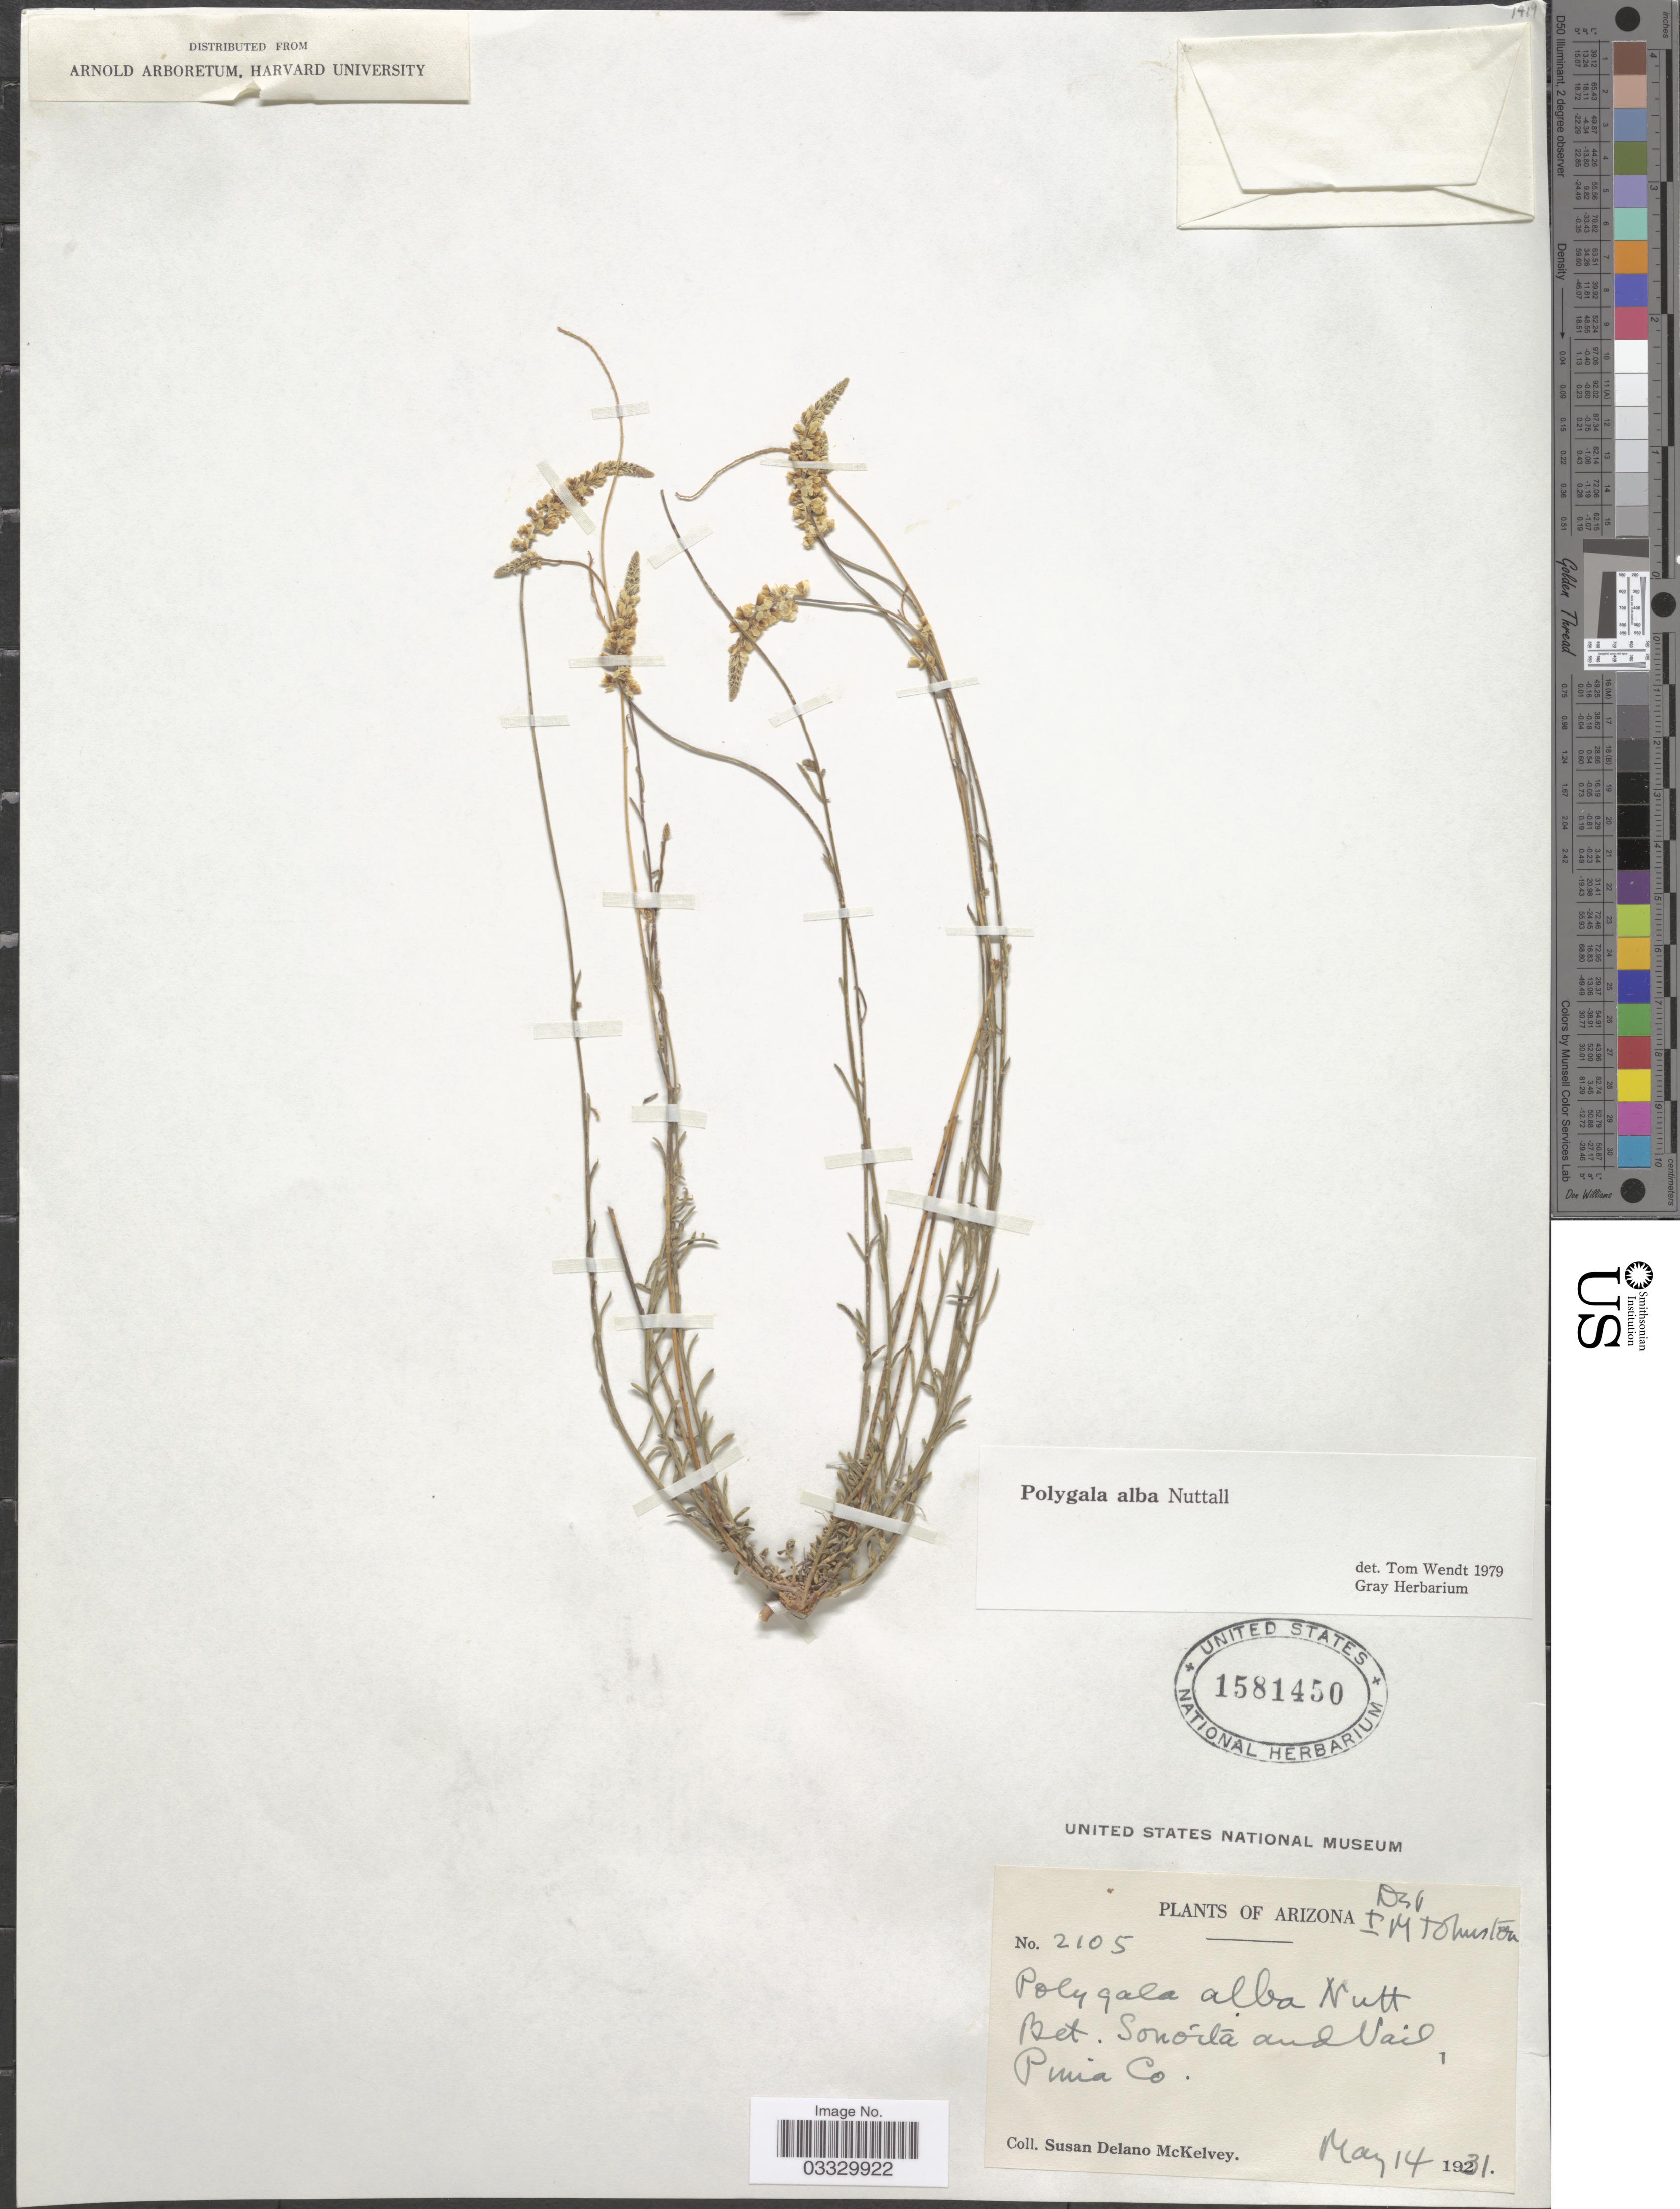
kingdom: Plantae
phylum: Tracheophyta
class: Magnoliopsida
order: Fabales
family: Polygalaceae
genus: Polygala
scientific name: Polygala alba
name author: Nutt.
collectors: S. A. McKelvey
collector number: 2105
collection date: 1931-05-14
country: United States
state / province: Arizona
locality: Bet. Sonoita and Vail, Pima Co.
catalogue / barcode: US 1581450